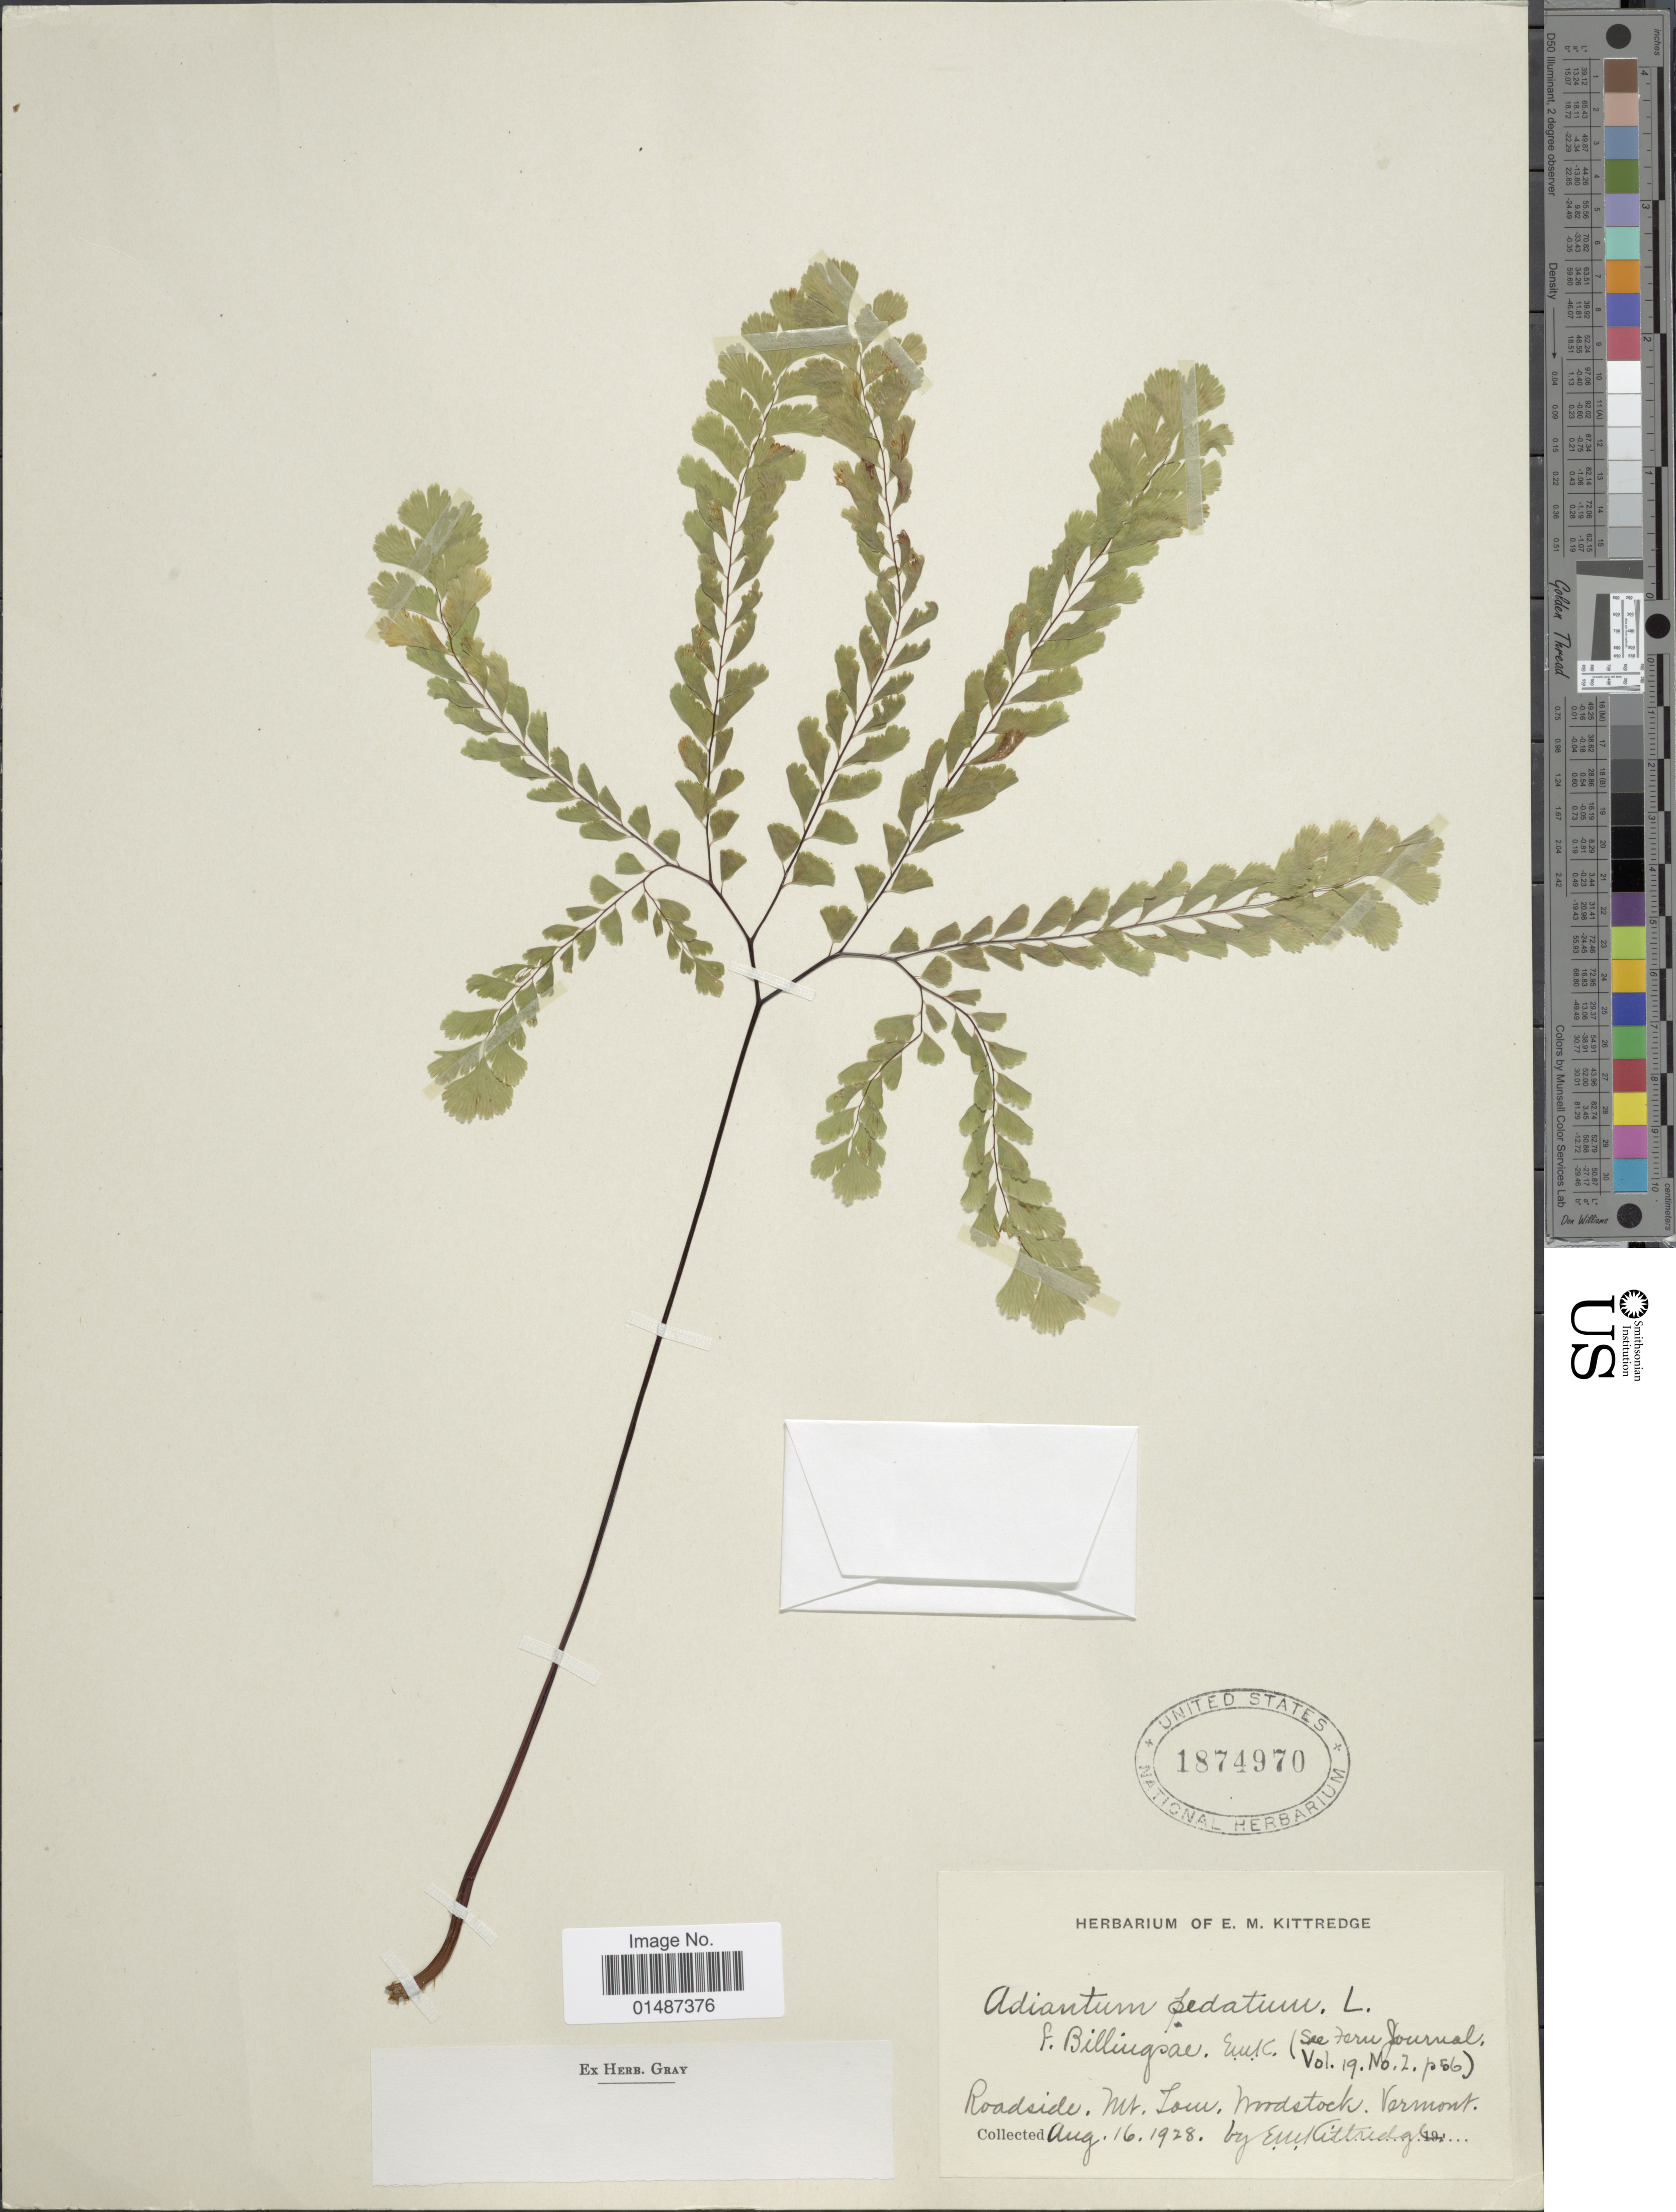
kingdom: Plantae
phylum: Tracheophyta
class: Polypodiopsida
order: Polypodiales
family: Pteridaceae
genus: Adiantum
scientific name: Adiantum pedatum var. pedatum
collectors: E. Kittredge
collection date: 1928-08-16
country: United States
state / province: Vermont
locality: Roadside. Mt. Lom, Woodstock.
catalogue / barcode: US 1874970